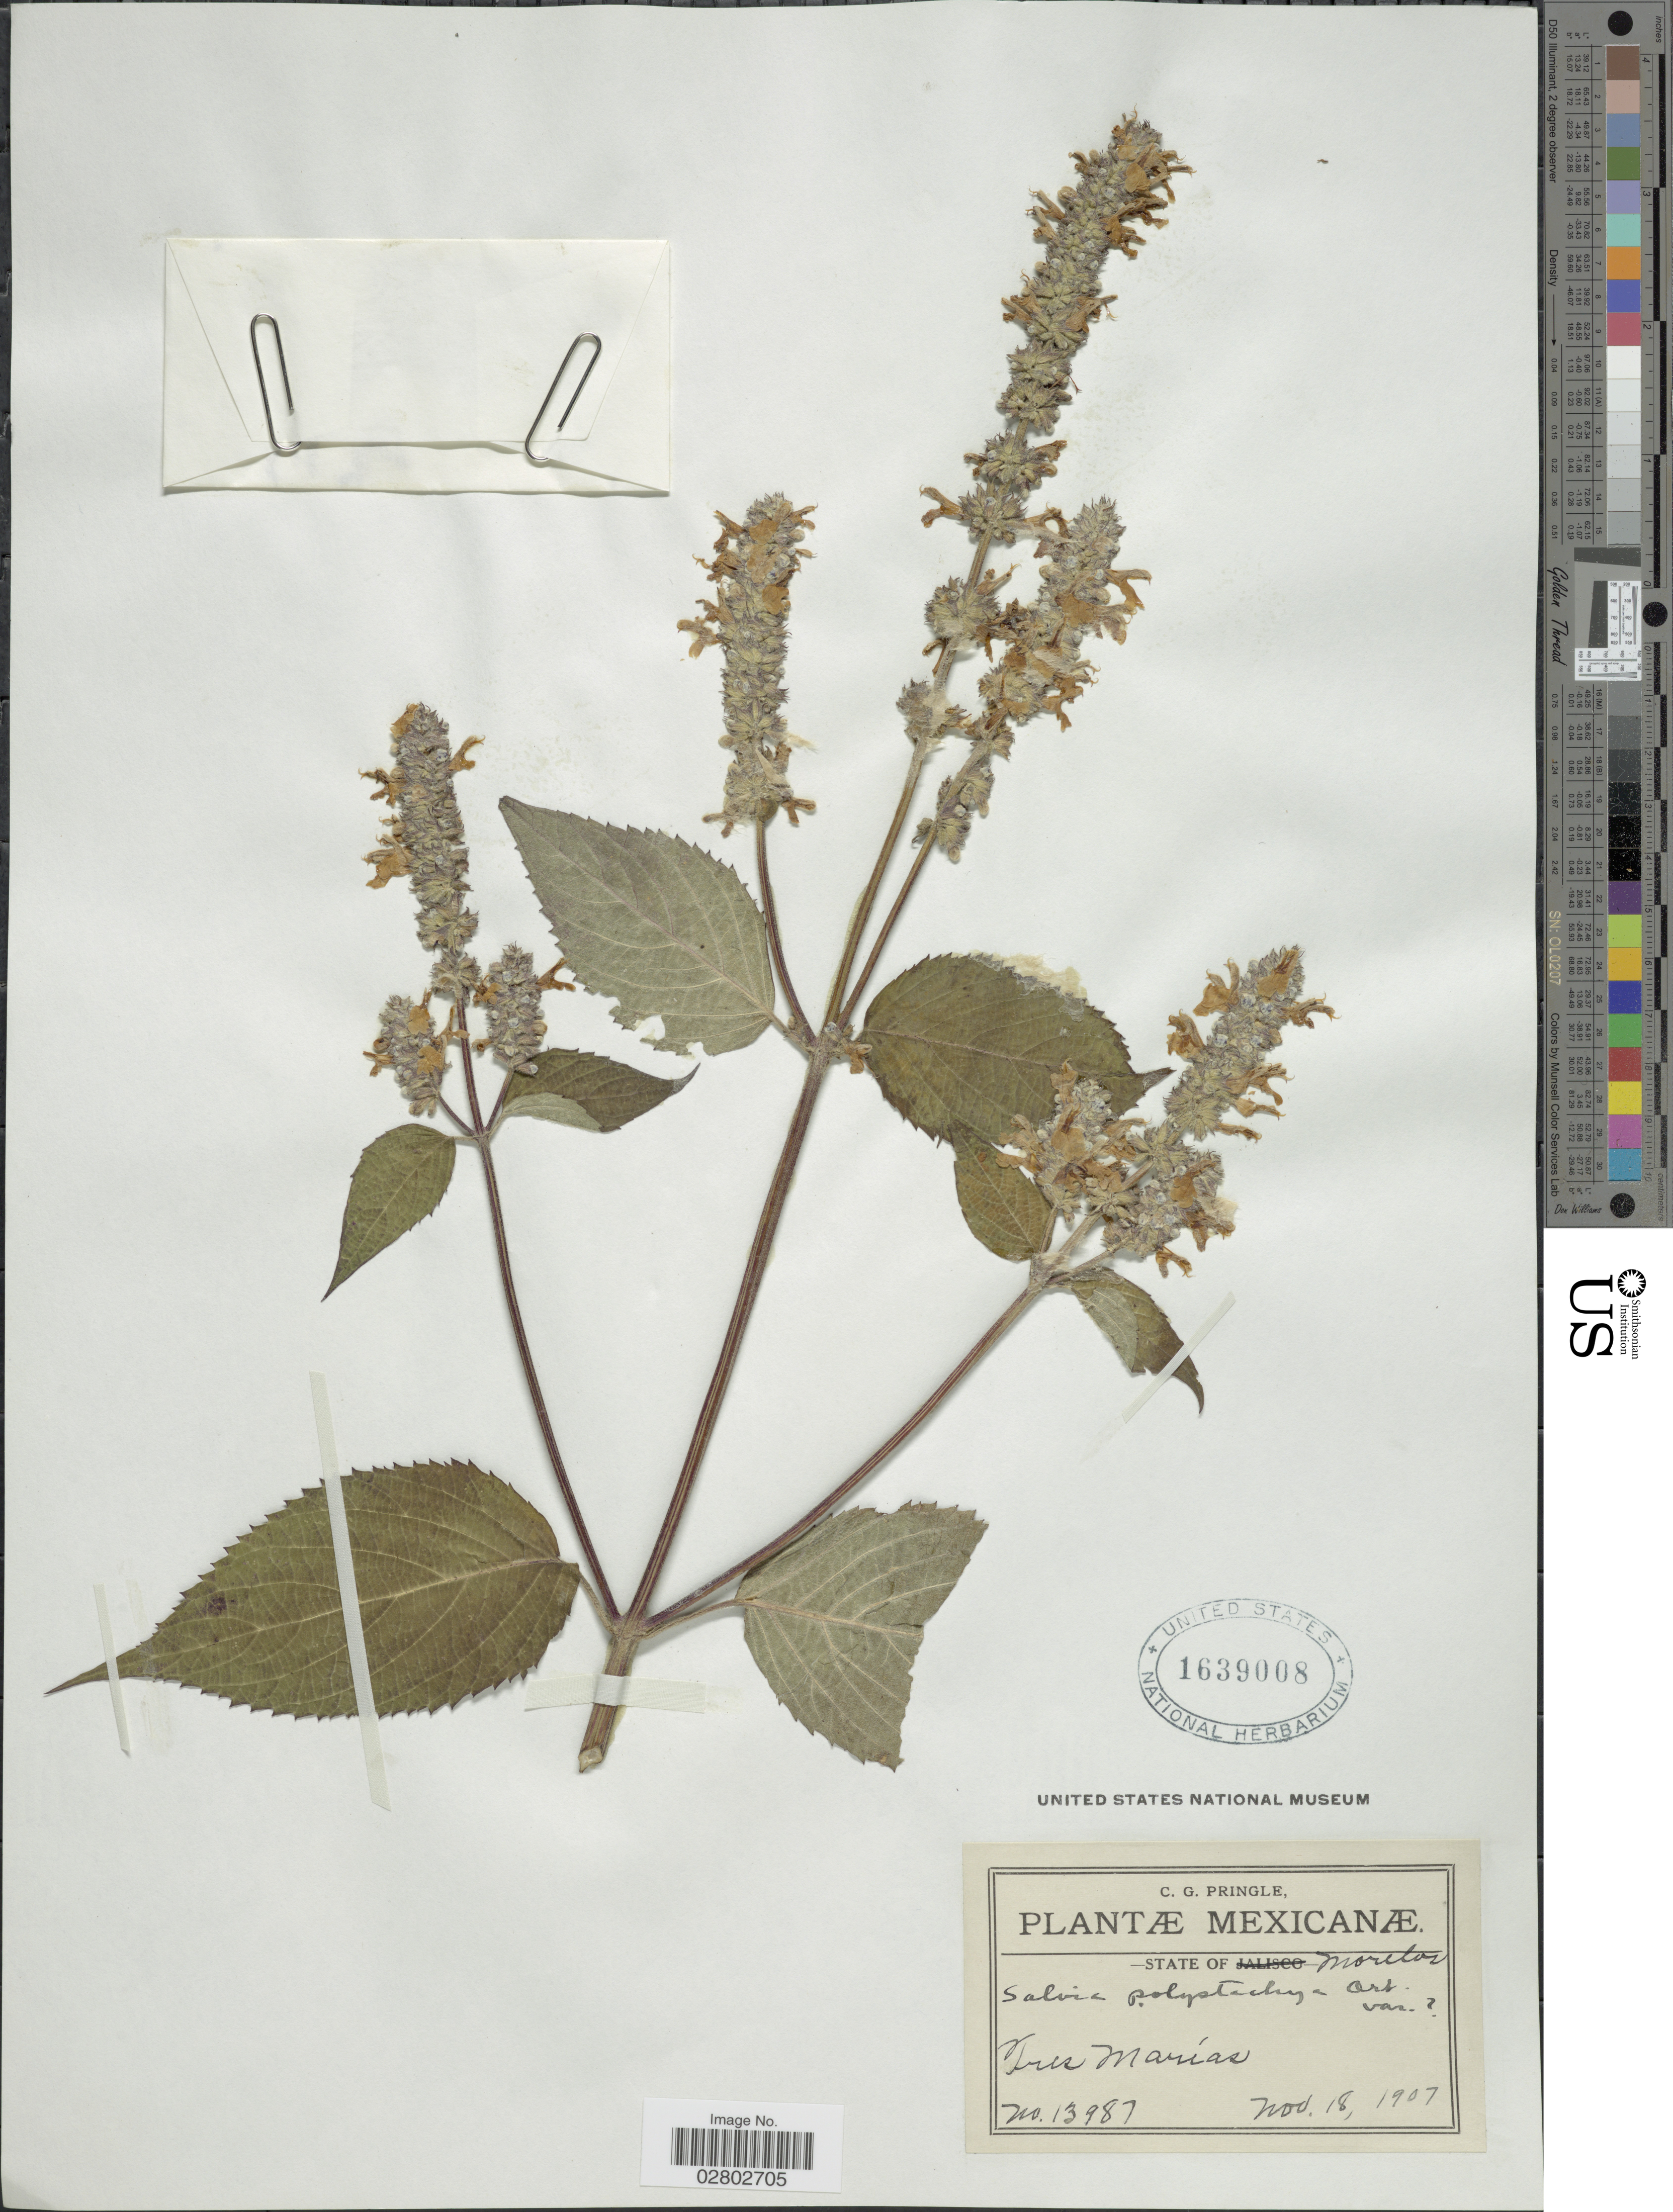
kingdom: Plantae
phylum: Tracheophyta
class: Magnoliopsida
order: Lamiales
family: Lamiaceae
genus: Salvia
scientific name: Salvia polystachya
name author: Cav.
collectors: C. G. Pringle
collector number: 13987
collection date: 1907-11-18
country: Mexico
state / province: Morelos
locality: Tres Marías.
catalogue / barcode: US 1639008